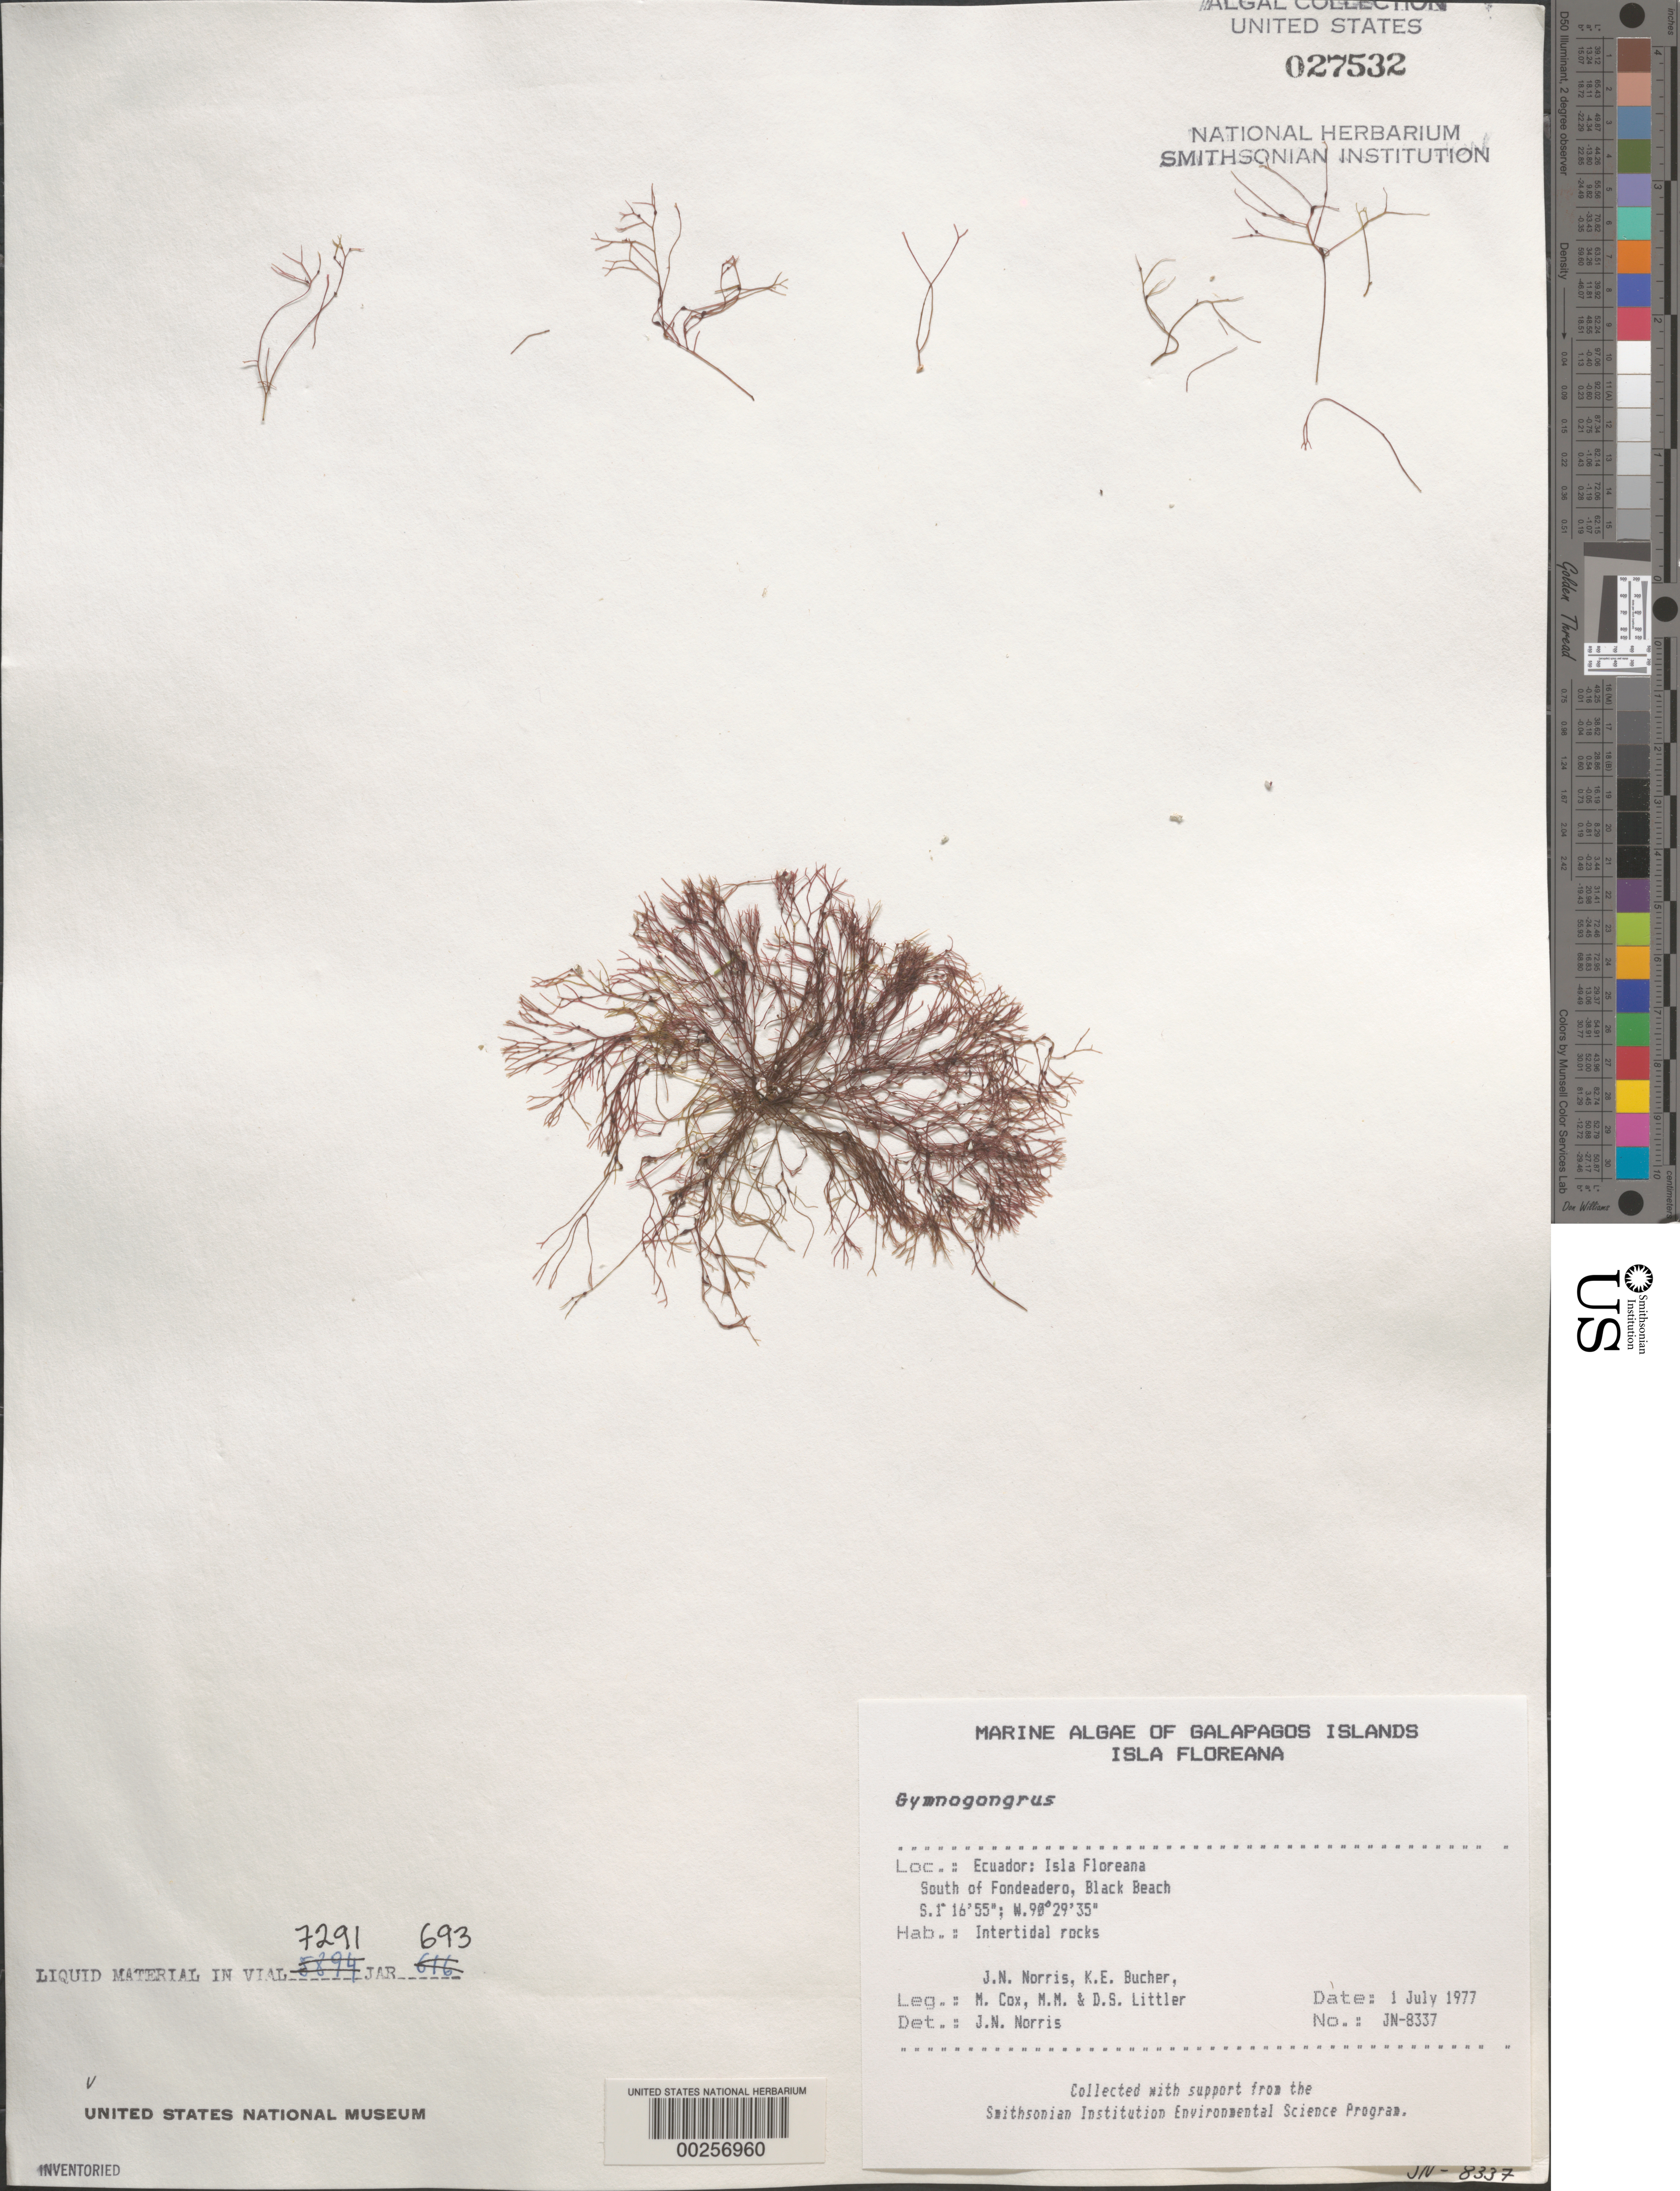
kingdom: Plantae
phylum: Rhodophyta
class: Florideophyceae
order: Gigartinales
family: Phyllophoraceae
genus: Gymnogongrus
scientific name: Gymnogongrus sp.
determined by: Norris, James N.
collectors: J. N. Norris, K. E. Bucher, M. Cox, M. M. Littler & D. S. Littler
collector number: JN-8337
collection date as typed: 01 Jul 1977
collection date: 1977-07-01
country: Ecuador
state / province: Colón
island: Floreana [Charles, Santa Maria]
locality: Black Beach south of Fondeadero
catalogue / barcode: US 27532